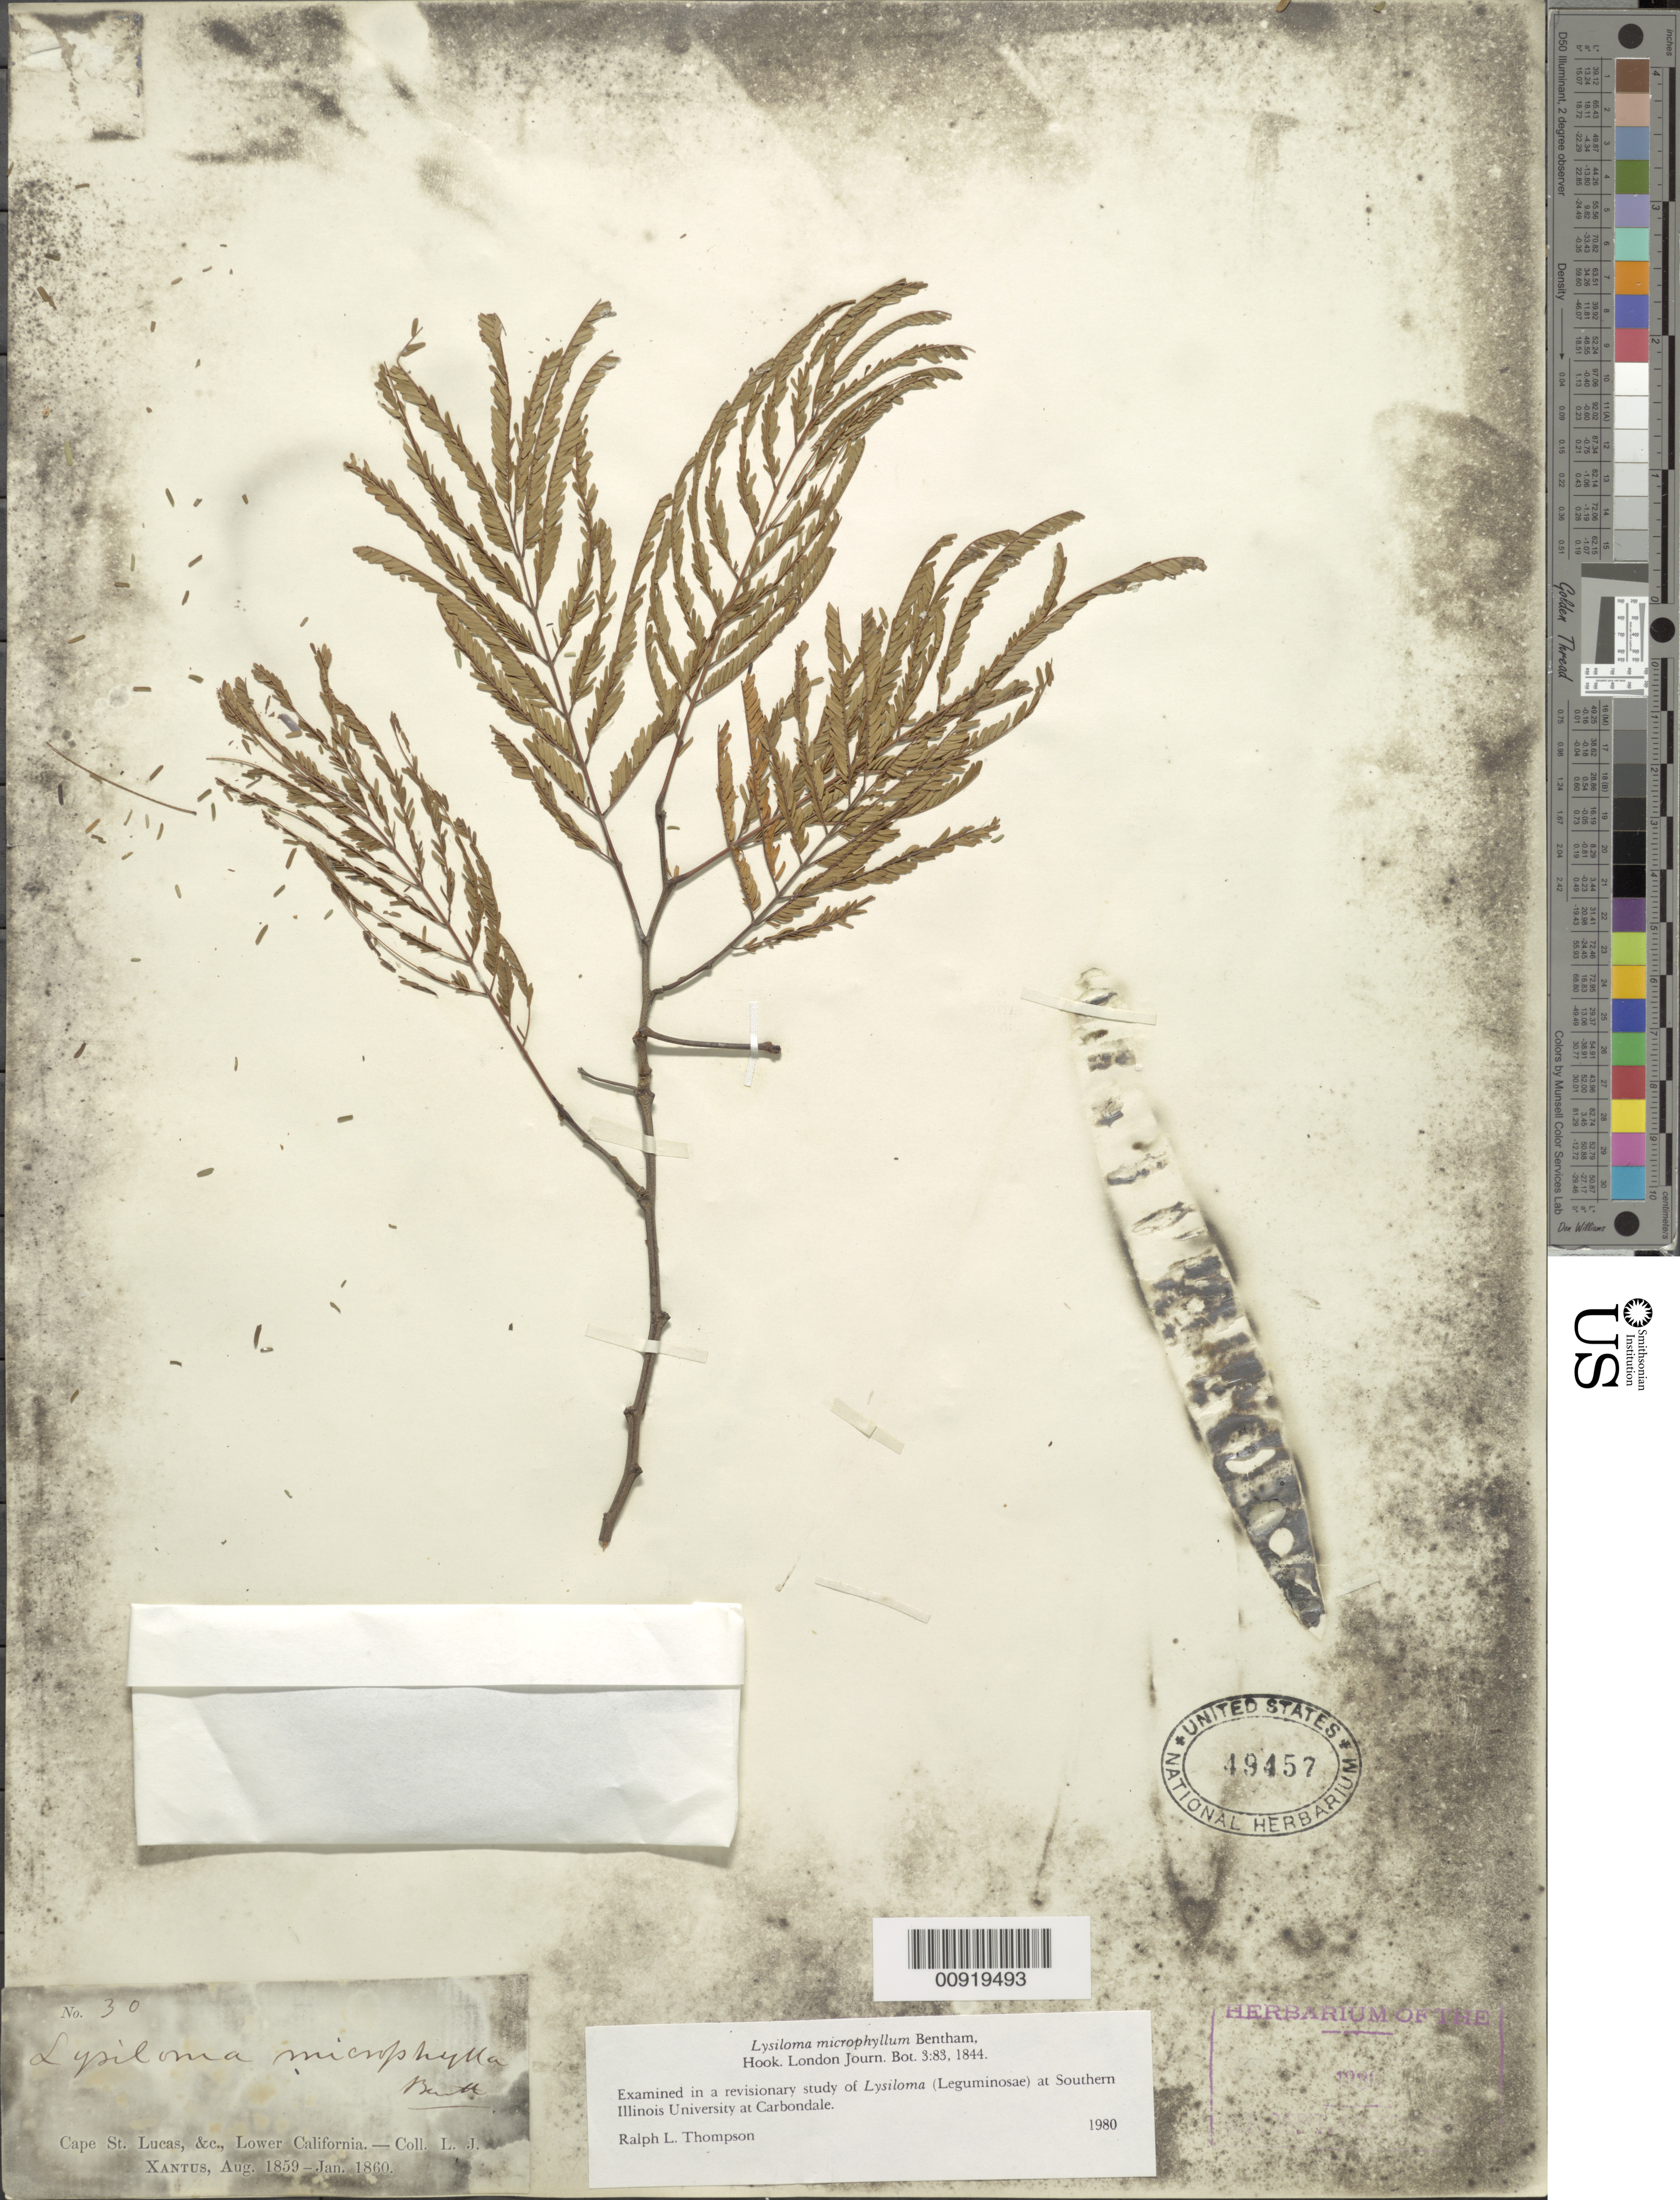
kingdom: Plantae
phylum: Tracheophyta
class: Magnoliopsida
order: Fabales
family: Fabaceae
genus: Lysiloma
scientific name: Lysiloma microphyllum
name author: Benth.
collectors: J. Xantus de Vesey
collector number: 30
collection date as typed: Aug 1859 to -- Jan 1860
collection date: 1859-08/1860-01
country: Mexico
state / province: Baja California Sur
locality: Cape St. Lucas & c. , Lower California.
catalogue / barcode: US 49457